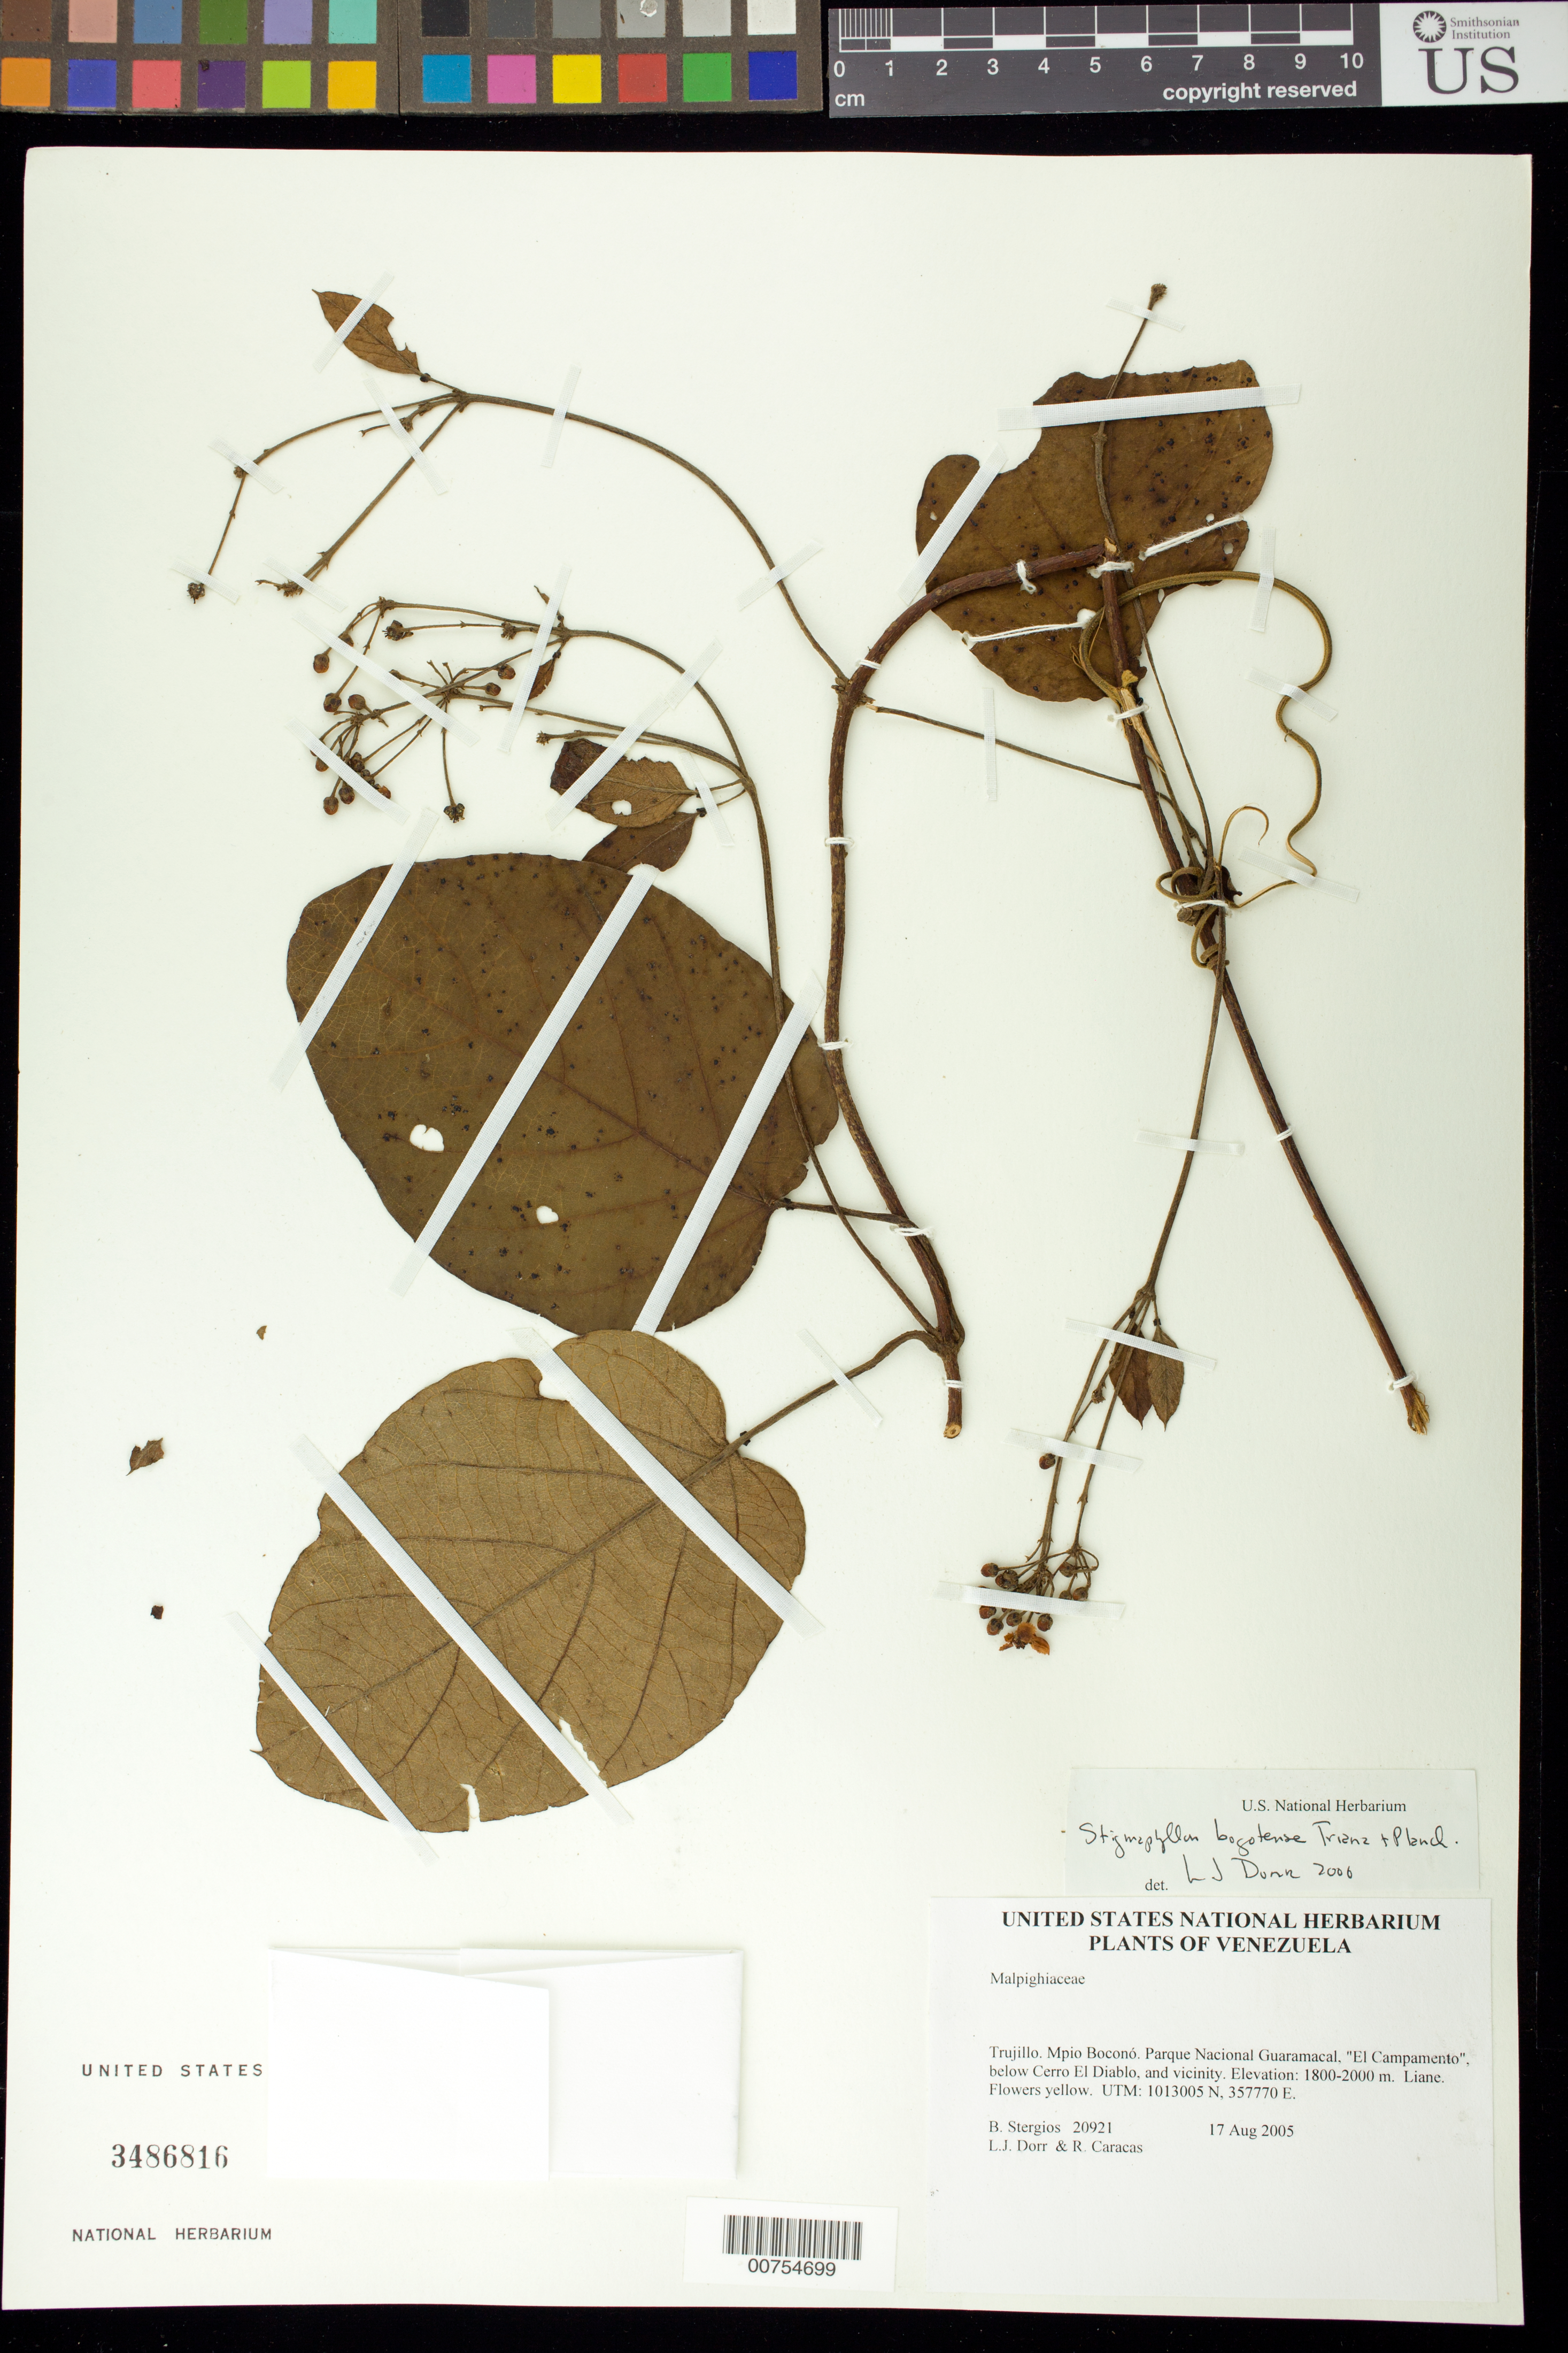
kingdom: Plantae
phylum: Tracheophyta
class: Magnoliopsida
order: Malpighiales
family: Malpighiaceae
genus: Stigmaphyllon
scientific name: Stigmaphyllon bogotense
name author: Triana & Planch.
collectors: B. G. Stergios, L. J. Dorr & R. Caracas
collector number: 20921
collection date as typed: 17 Aug 2005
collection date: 2005-08-17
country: Venezuela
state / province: Trujillo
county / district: Boconó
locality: Parque Nacional Guaramacal, "El Campamento", below Cerro El Diablo, and vicinity.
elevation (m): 1800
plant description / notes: NY, PORT, US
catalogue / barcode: US 3486816